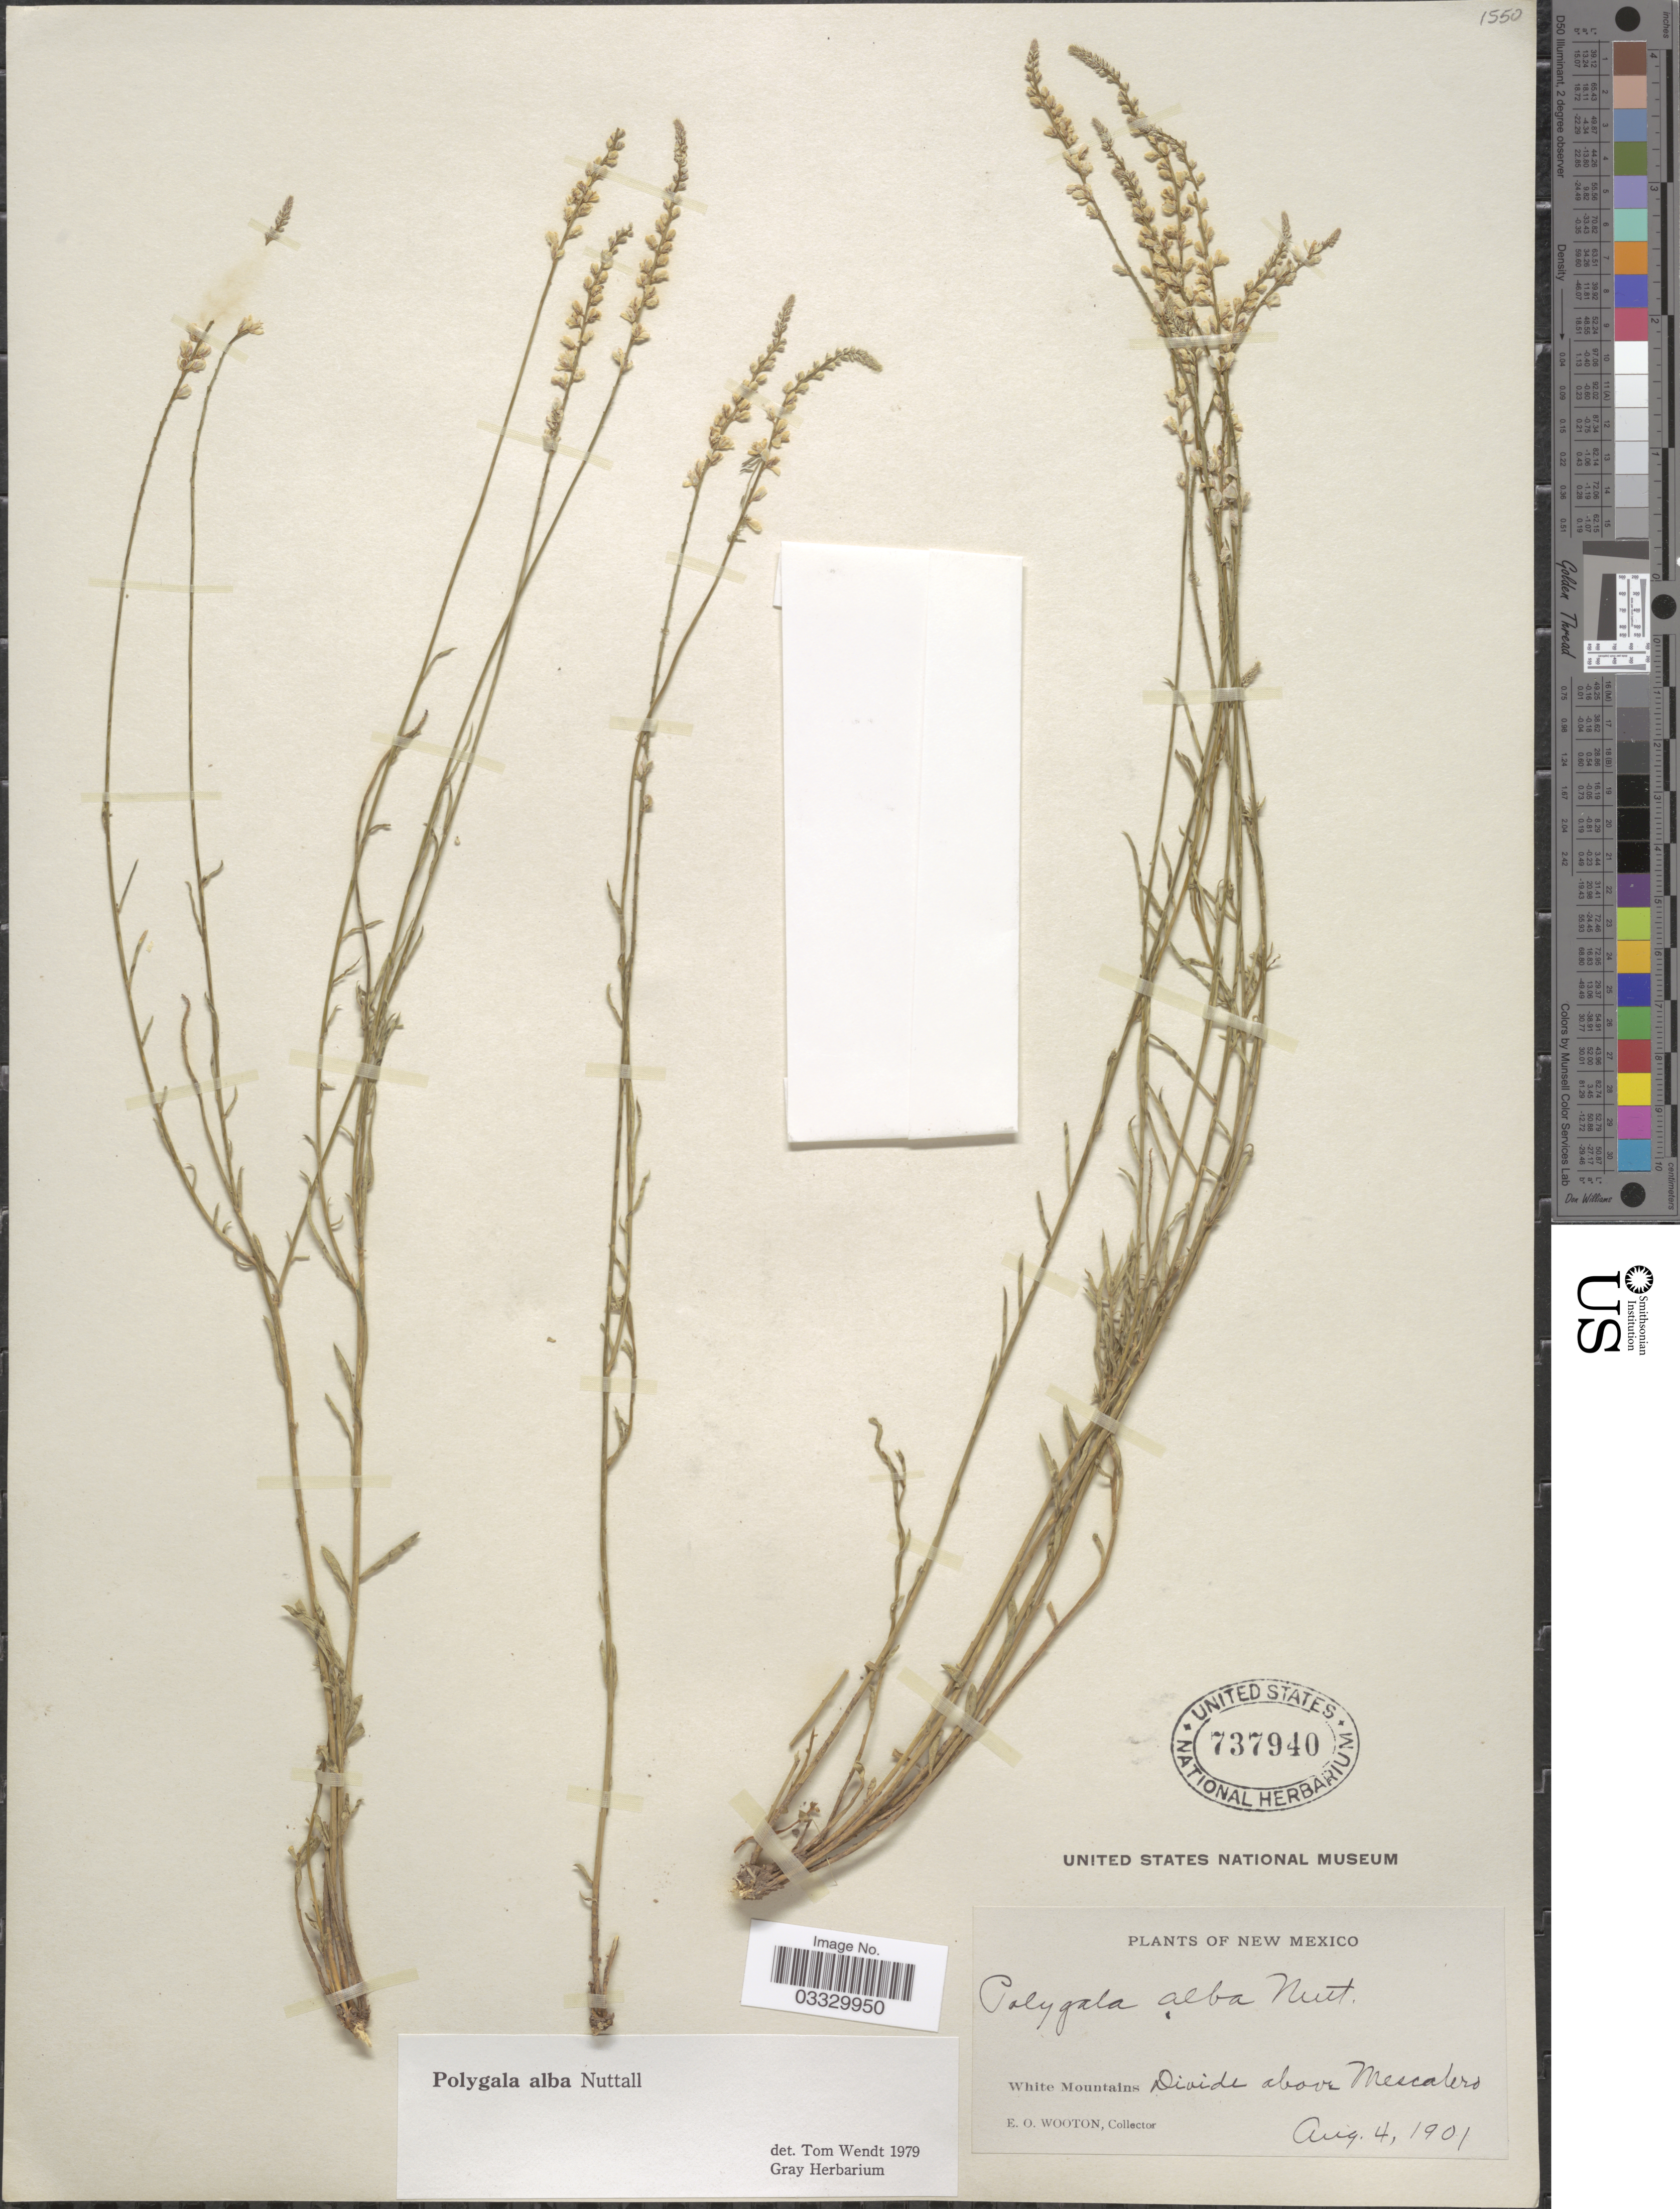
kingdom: Plantae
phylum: Tracheophyta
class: Magnoliopsida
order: Fabales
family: Polygalaceae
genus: Polygala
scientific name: Polygala alba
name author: Nutt.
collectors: E. O. Wooton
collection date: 1901-08-04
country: United States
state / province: New Mexico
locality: White Mountains. Divide above Mescalero.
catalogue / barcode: US 737940